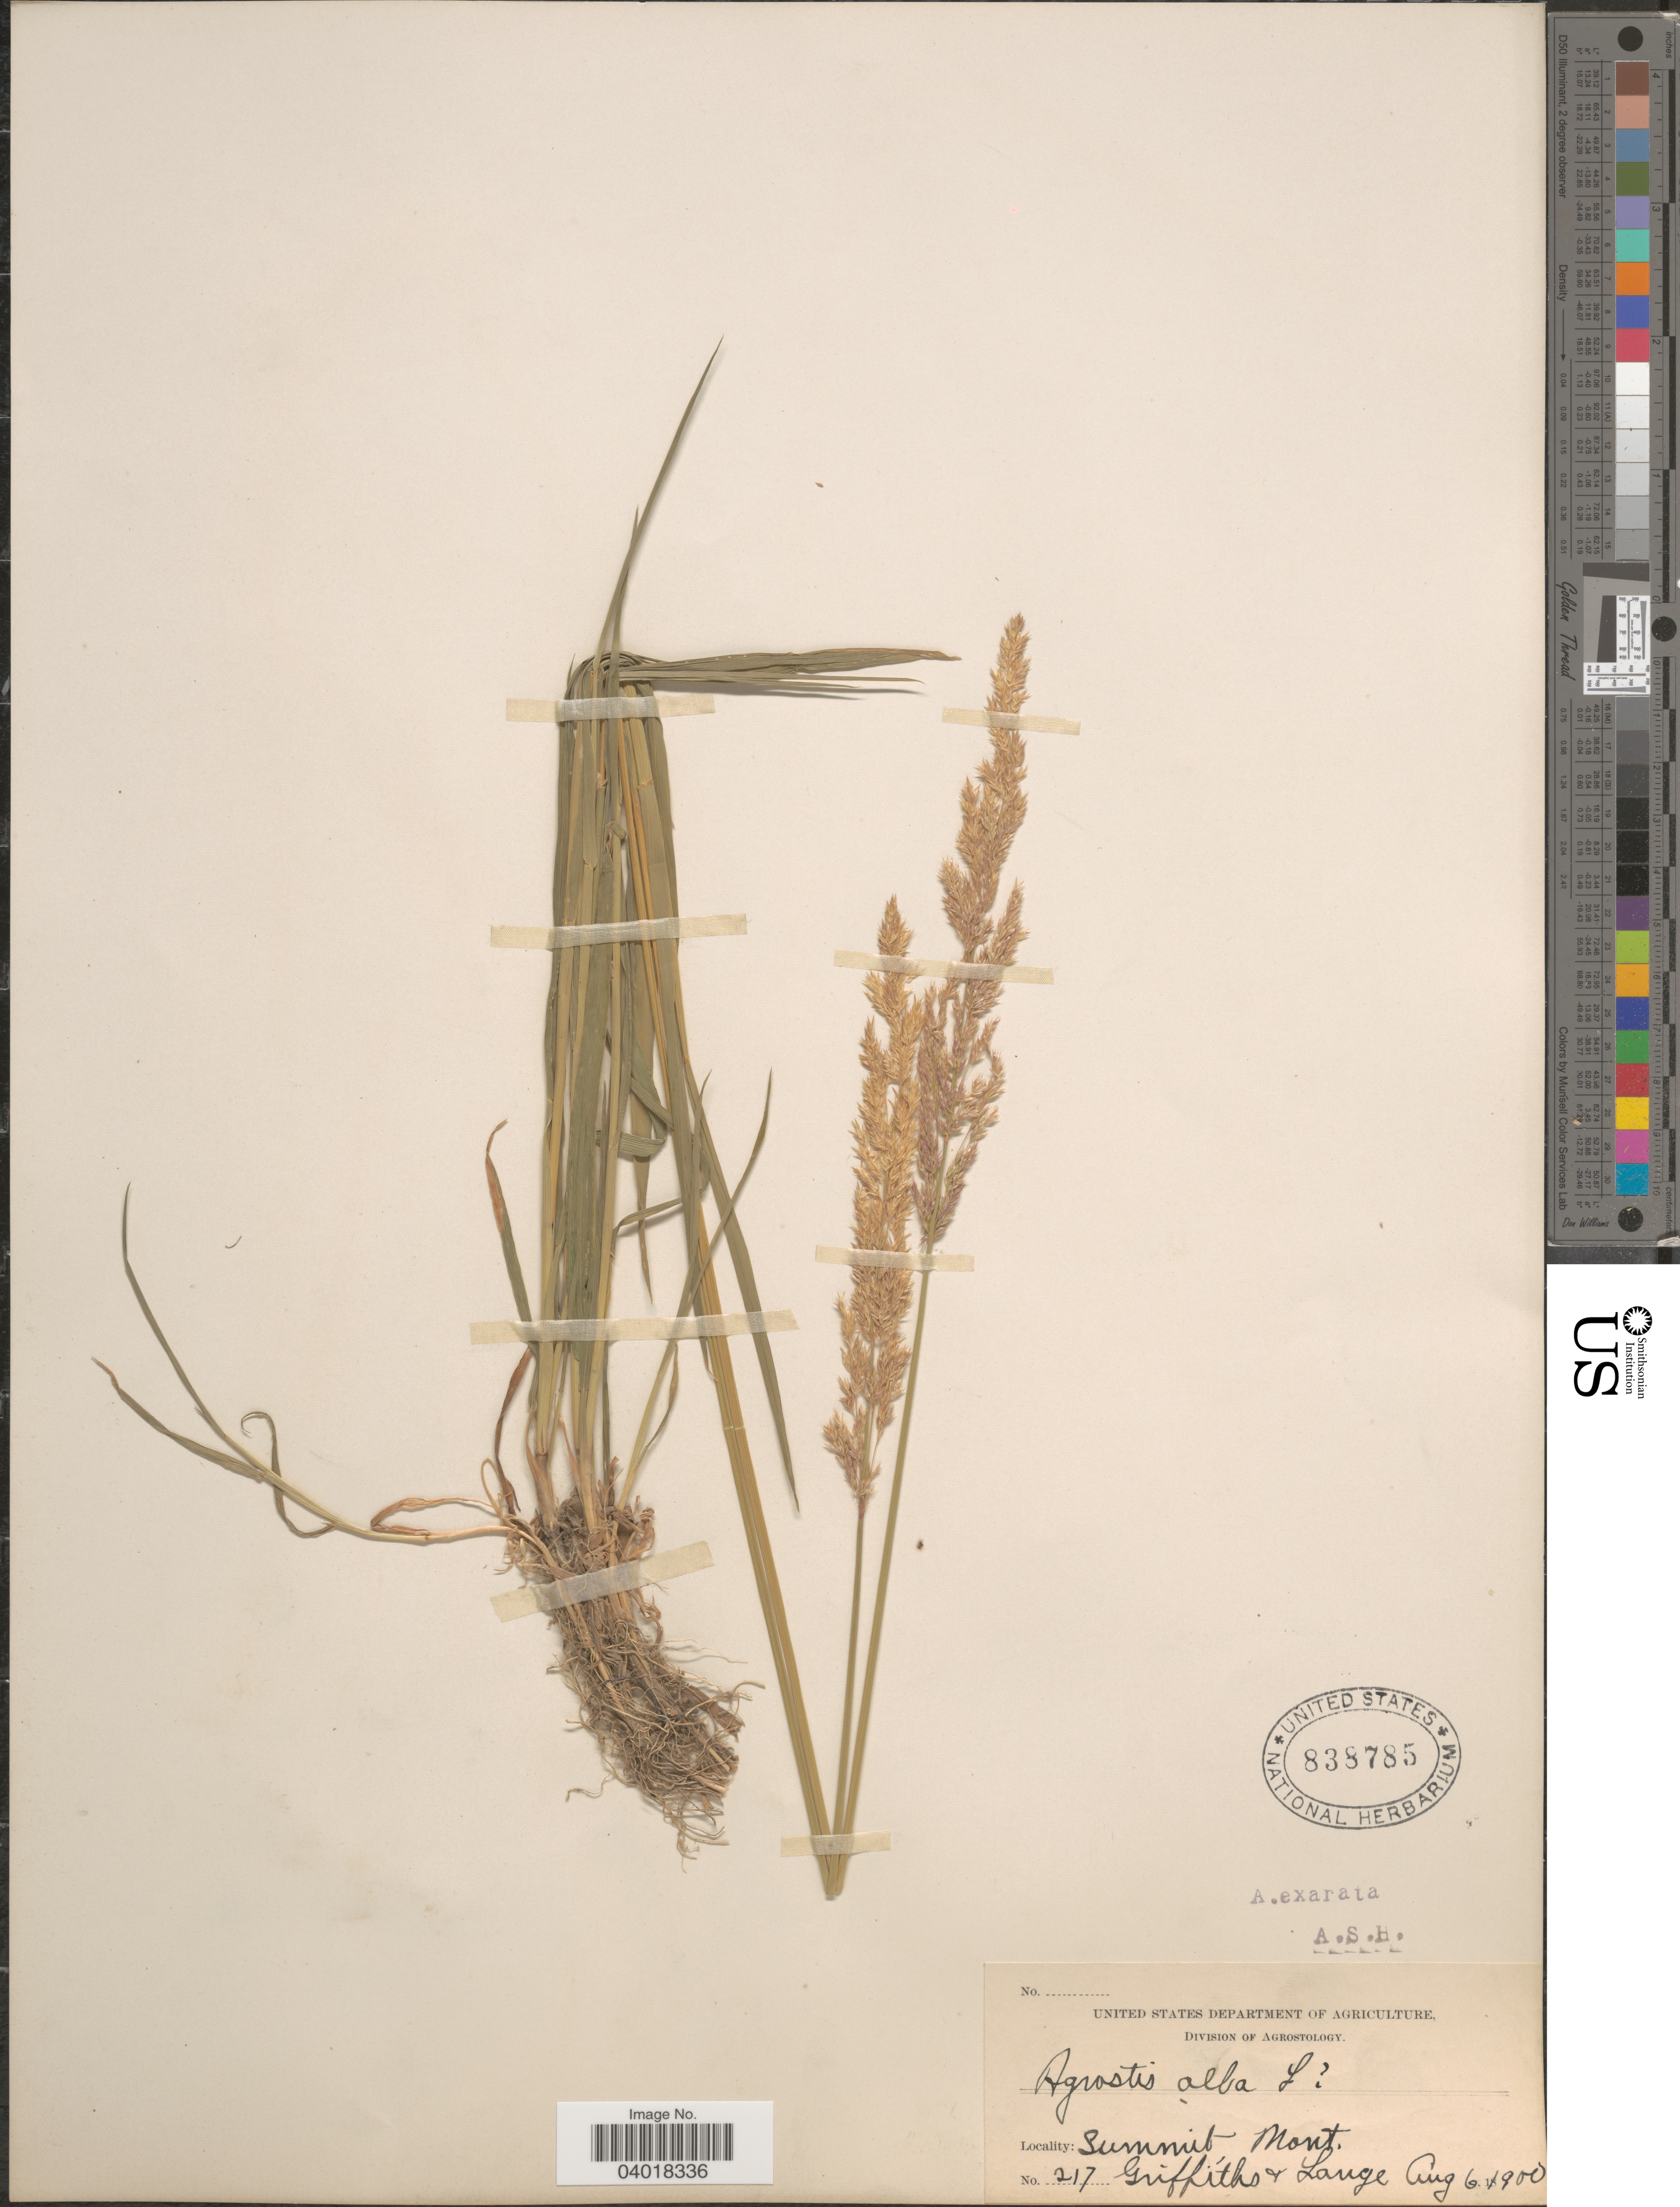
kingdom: Plantae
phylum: Tracheophyta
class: Liliopsida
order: Poales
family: Poaceae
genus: Agrostis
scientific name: Agrostis exarata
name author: Trin.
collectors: -- Griffiths & -- Lange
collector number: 217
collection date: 1900-08-06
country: United States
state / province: Montana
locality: Summit.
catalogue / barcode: US 838785